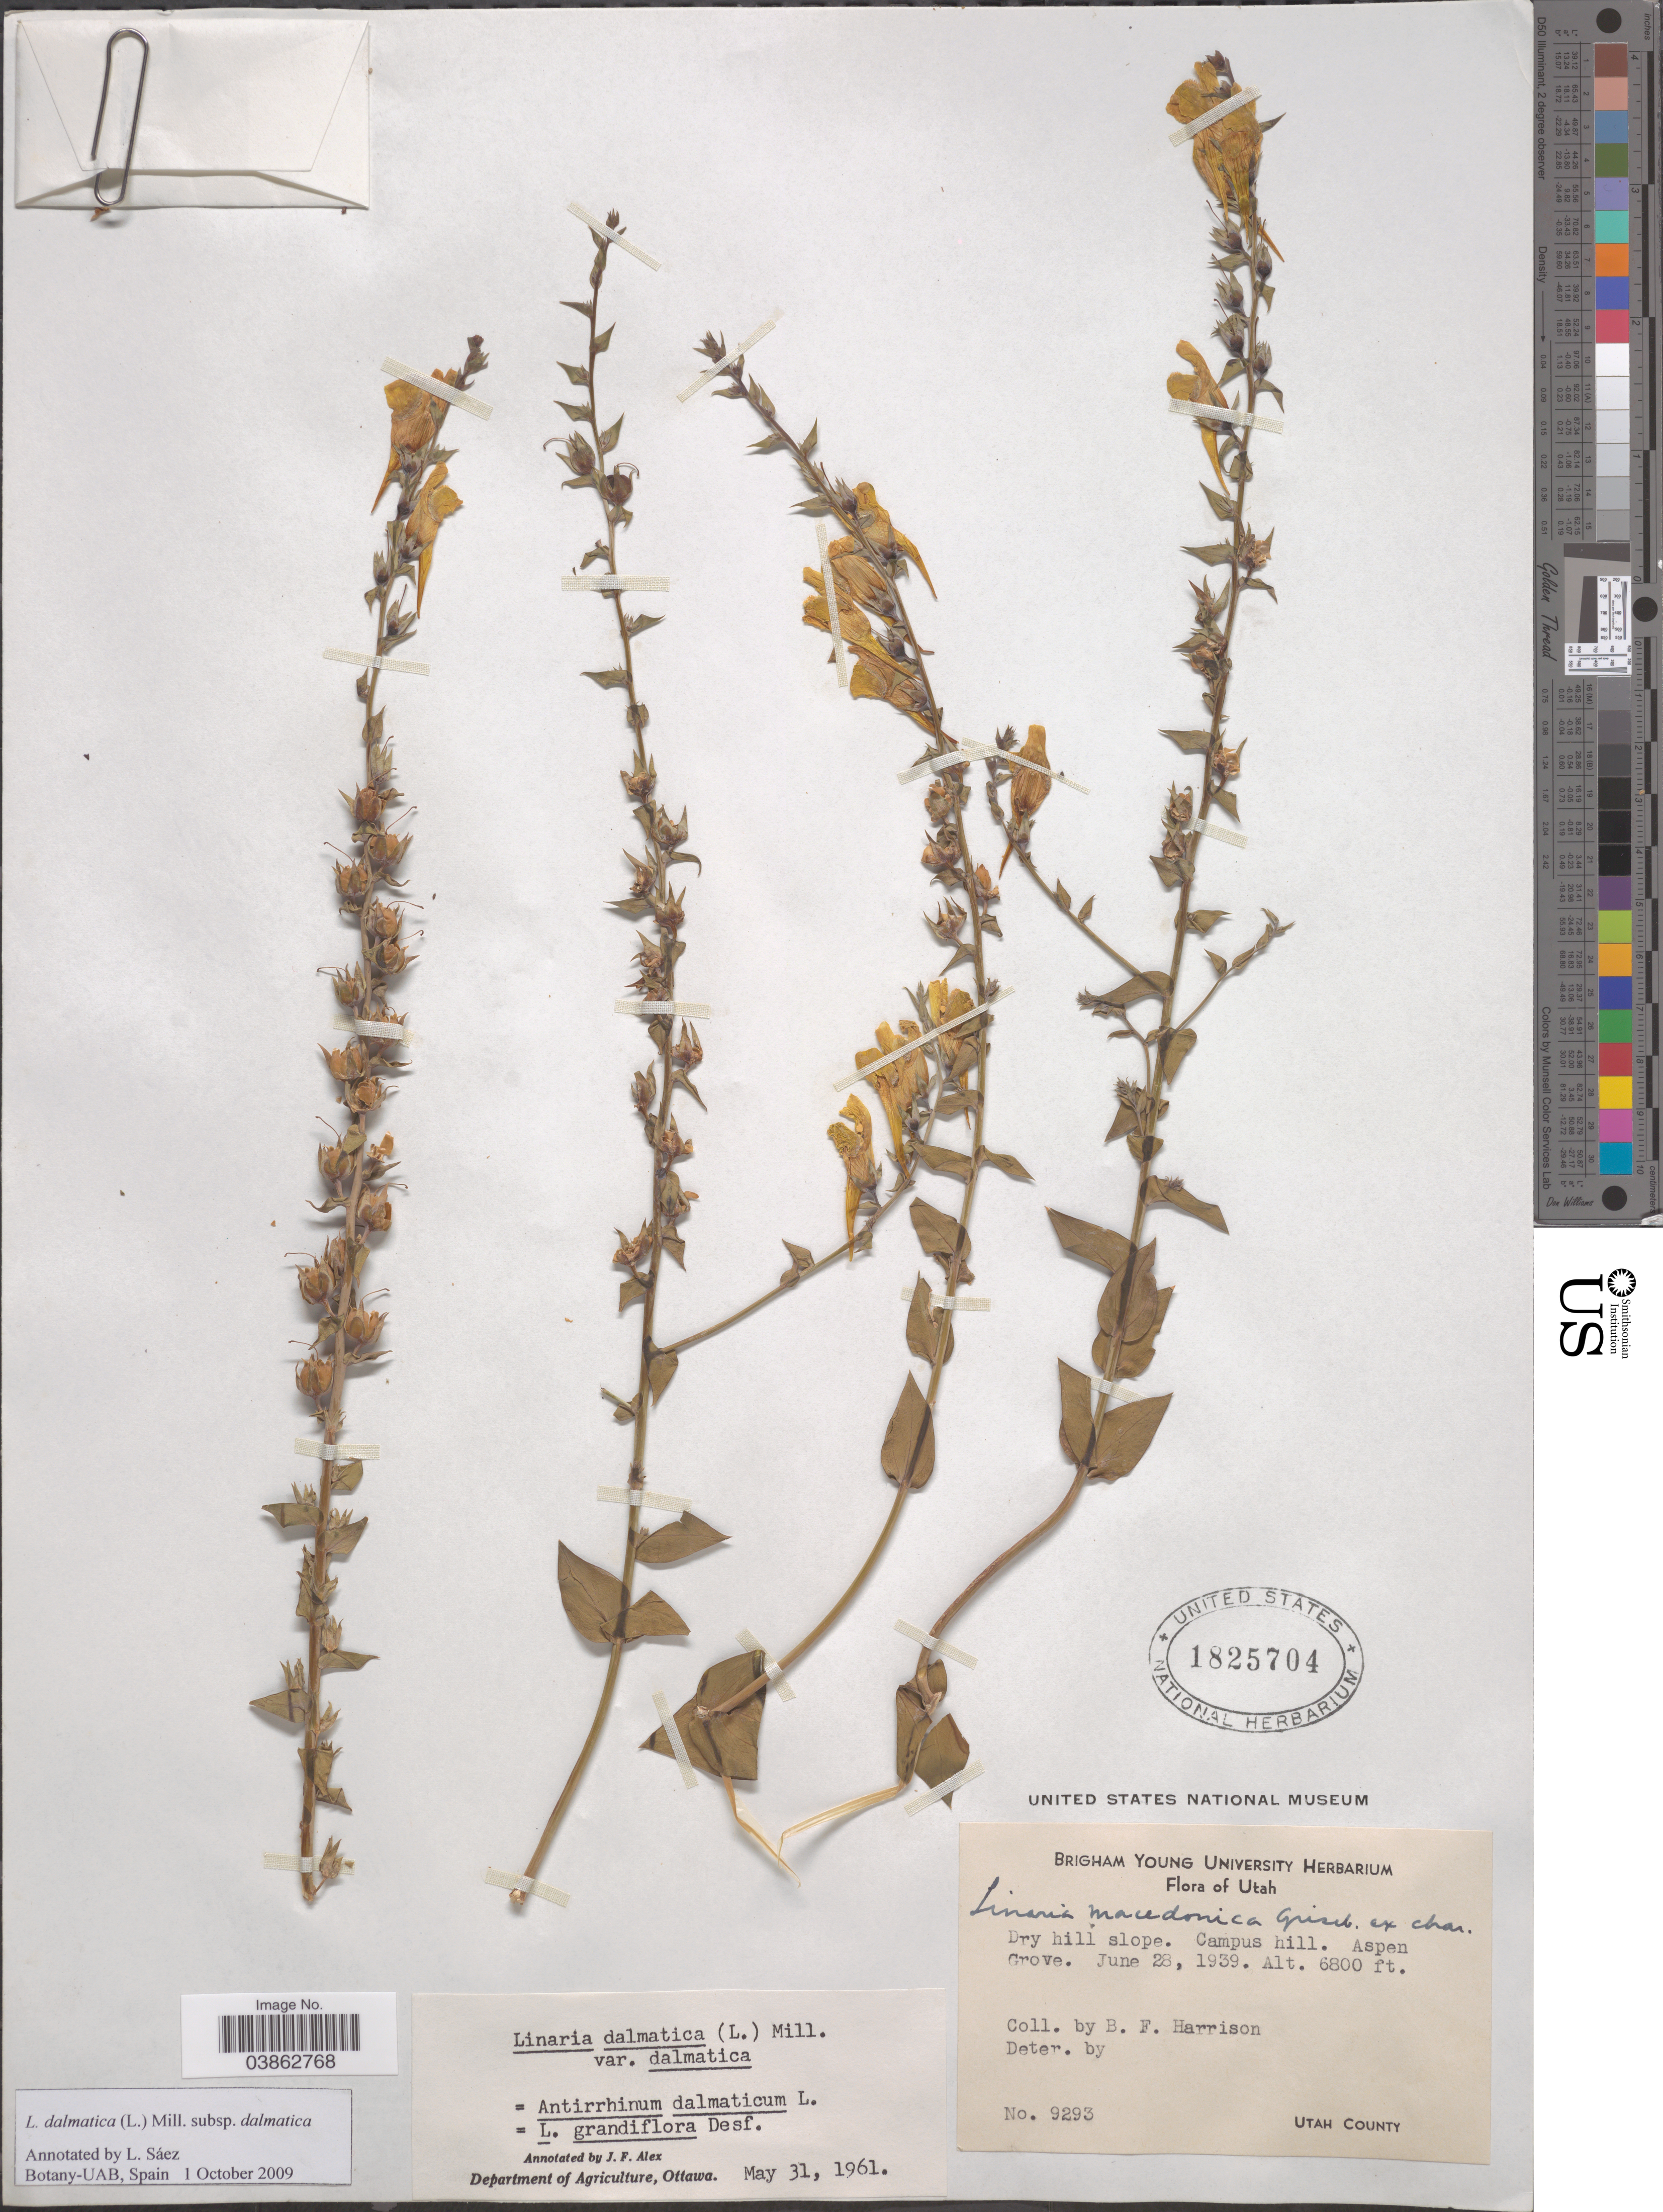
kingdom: Plantae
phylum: Tracheophyta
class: Magnoliopsida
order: Lamiales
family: Plantaginaceae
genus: Linaria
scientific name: Linaria dalmatica subsp. dalmatica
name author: (L.) Mill.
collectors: B. F. Harrison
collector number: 9293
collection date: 1939-06-28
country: United States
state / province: Utah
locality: Dry hill slope. Campus hill. Aspen Grove. Utah County.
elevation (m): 2073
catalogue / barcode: US 1825704